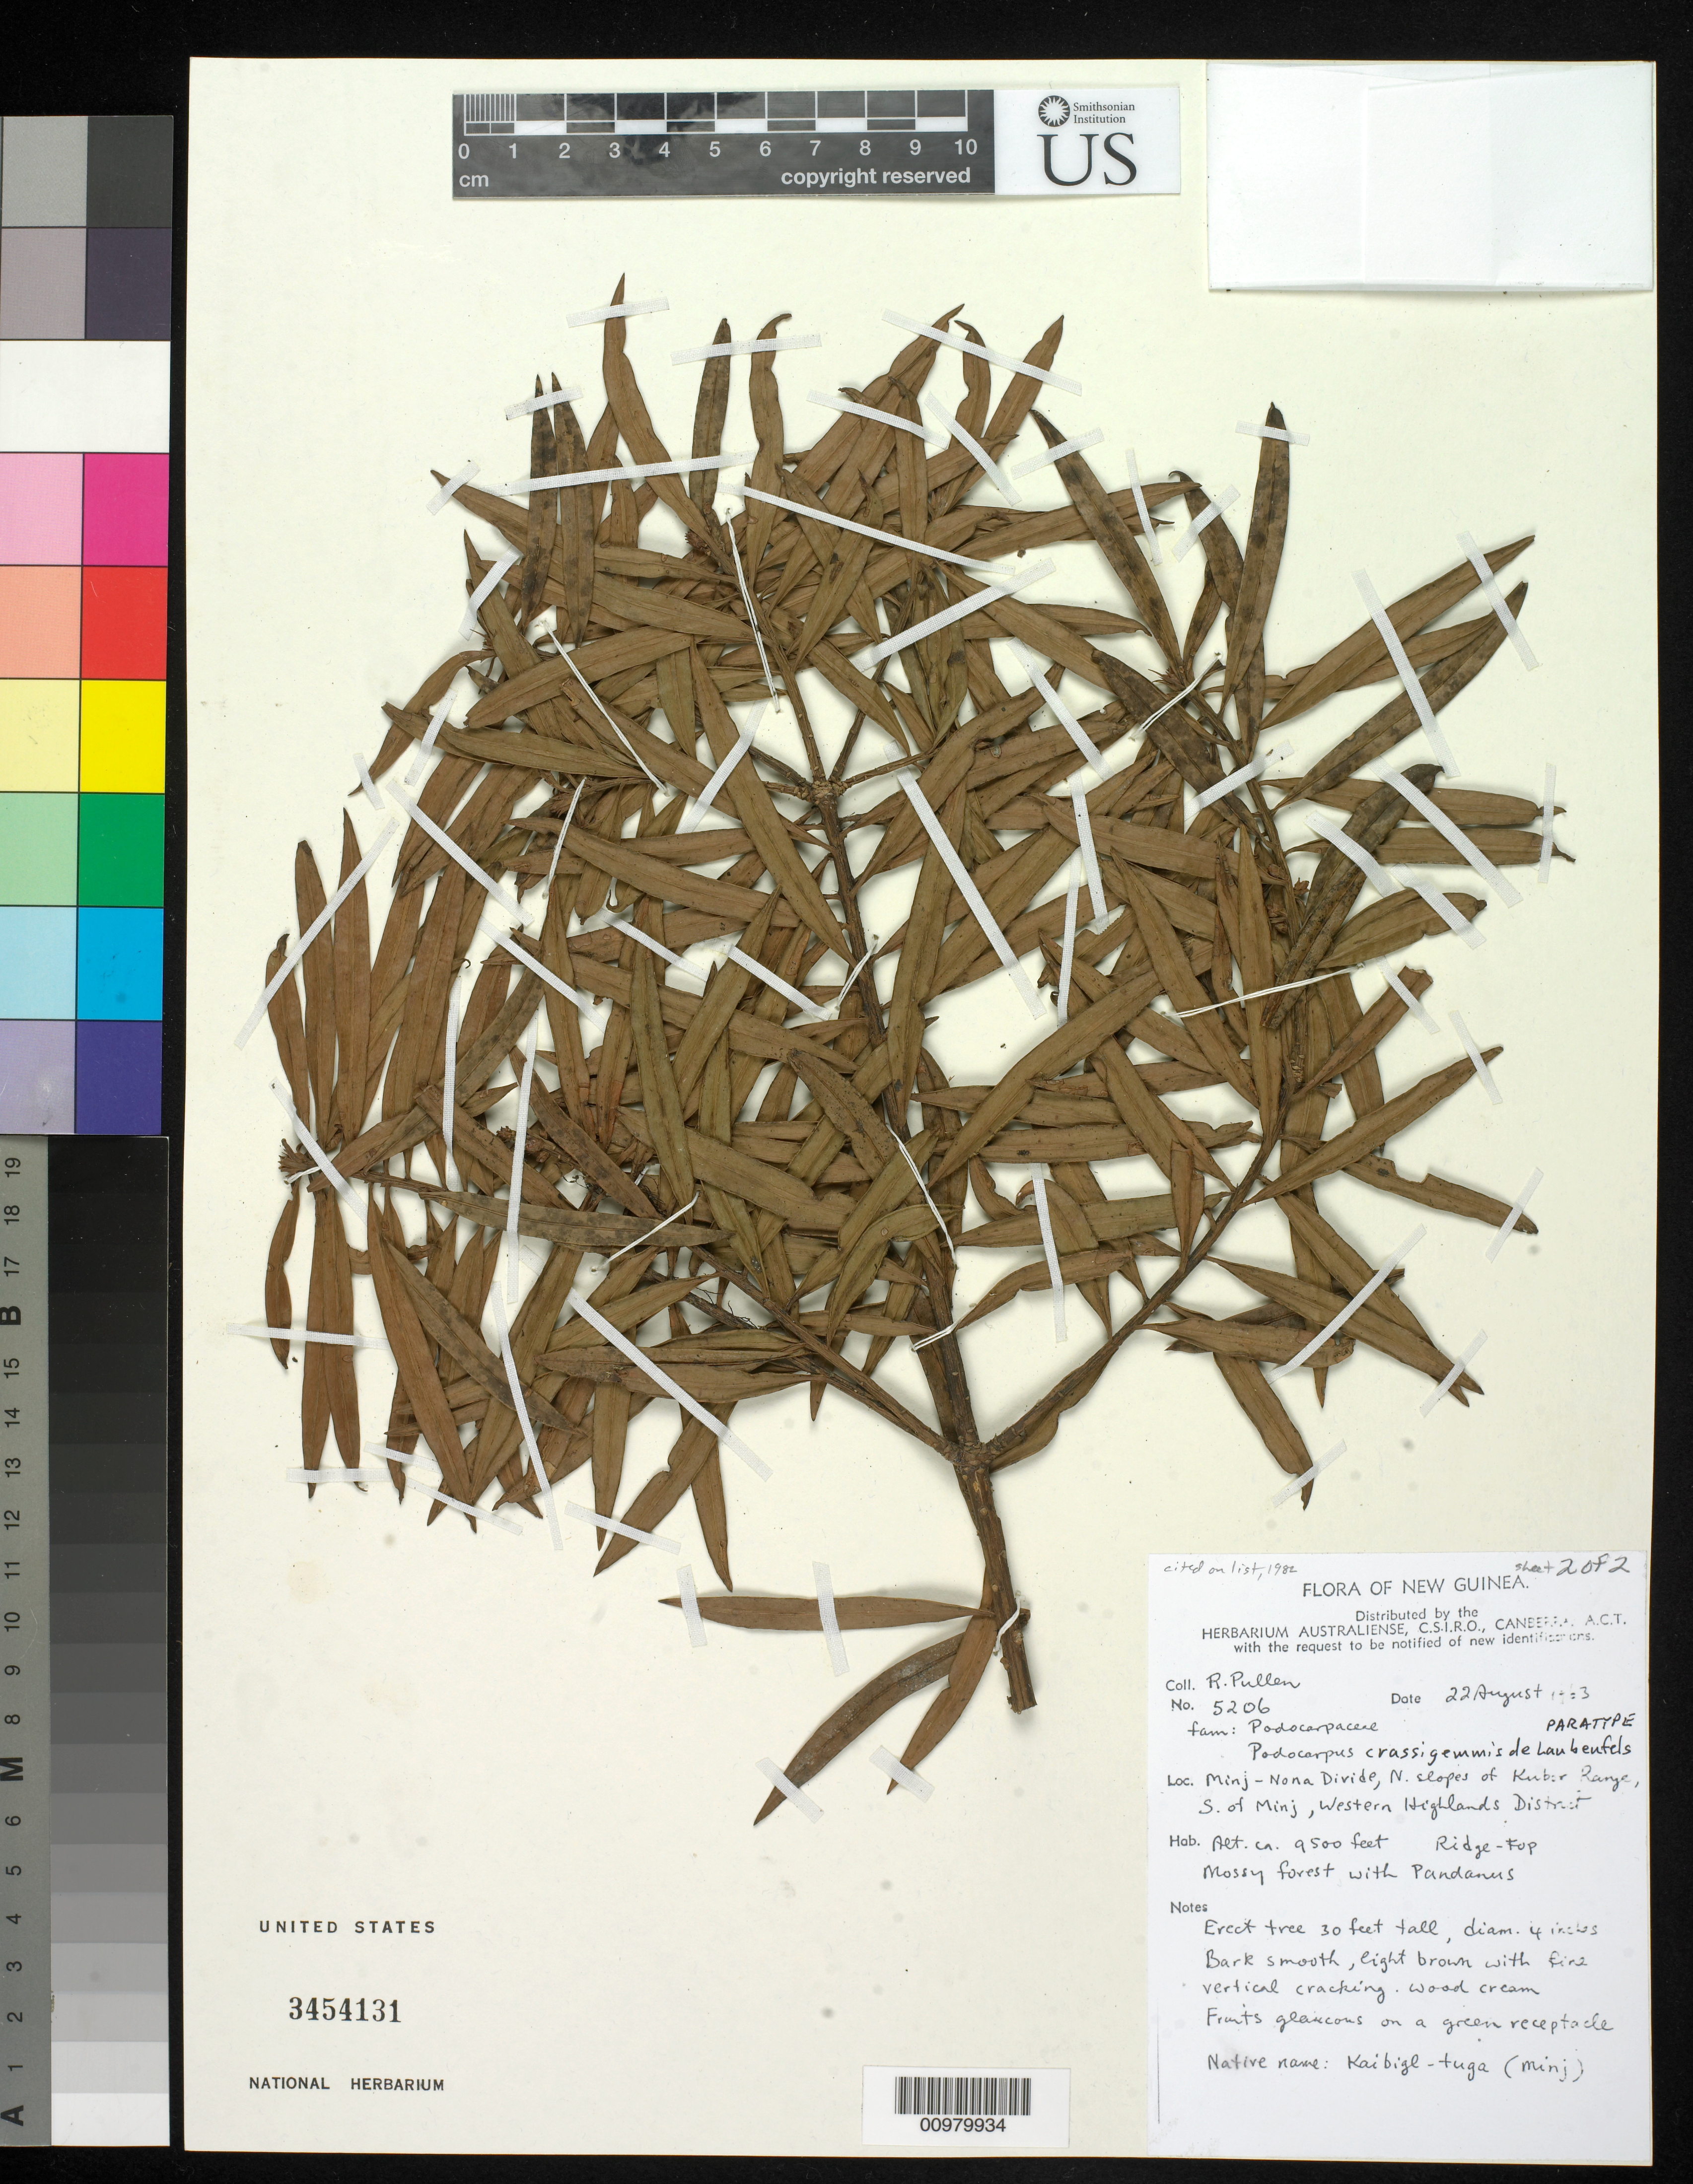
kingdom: Plantae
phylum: Tracheophyta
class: Pinopsida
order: Pinales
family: Podocarpaceae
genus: Podocarpus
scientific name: Podocarpus crassigemmis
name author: de Laub.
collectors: R. Pullen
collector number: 5206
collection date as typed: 22 Aug 1963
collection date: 1963-08-22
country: Papua New Guinea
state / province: Western Highlands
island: New Guinea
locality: Western Highlands District, S. of Minj, N. slopes of Kumber Range, Minj-Nona Divide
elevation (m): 2896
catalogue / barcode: US 3454131